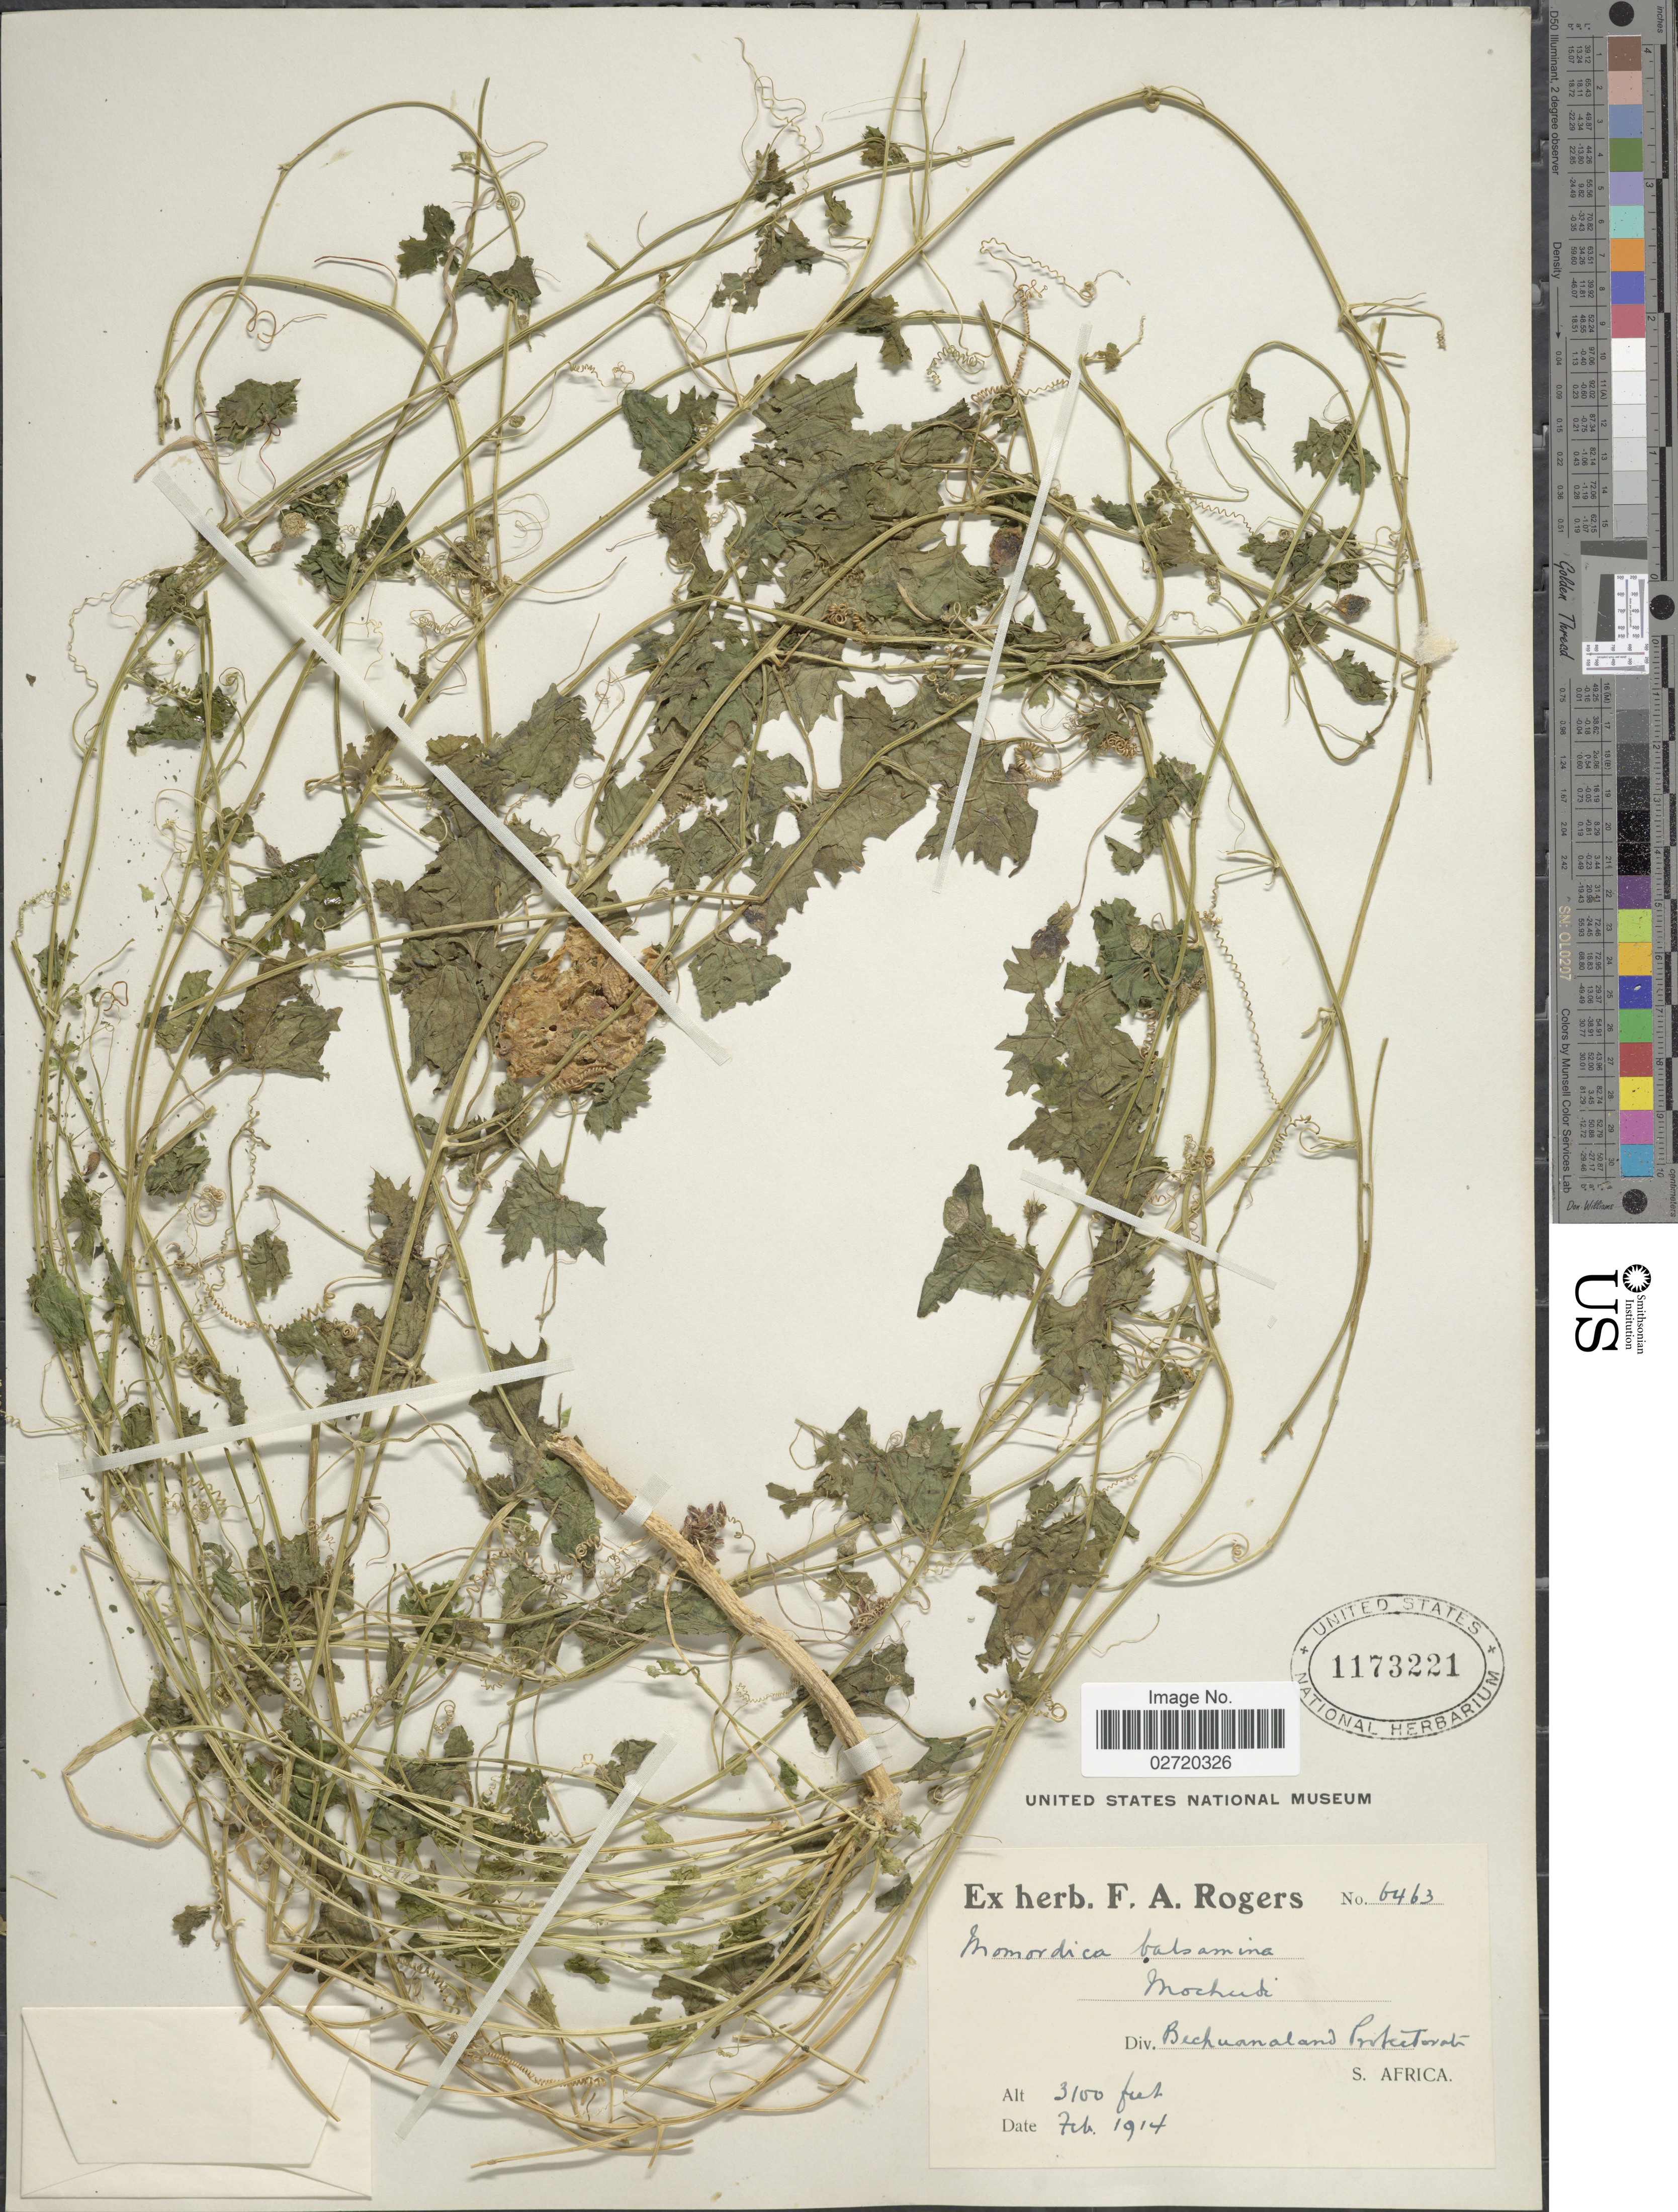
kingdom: Plantae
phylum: Tracheophyta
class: Magnoliopsida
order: Cucurbitales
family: Cucurbitaceae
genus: Momordica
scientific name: Momordica balsamina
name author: L.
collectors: ex herb. F. A. Rogers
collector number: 6463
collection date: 1914-02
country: Botswana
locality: Div. Bechuanaland Protectorate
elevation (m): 945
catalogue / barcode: US 1173221